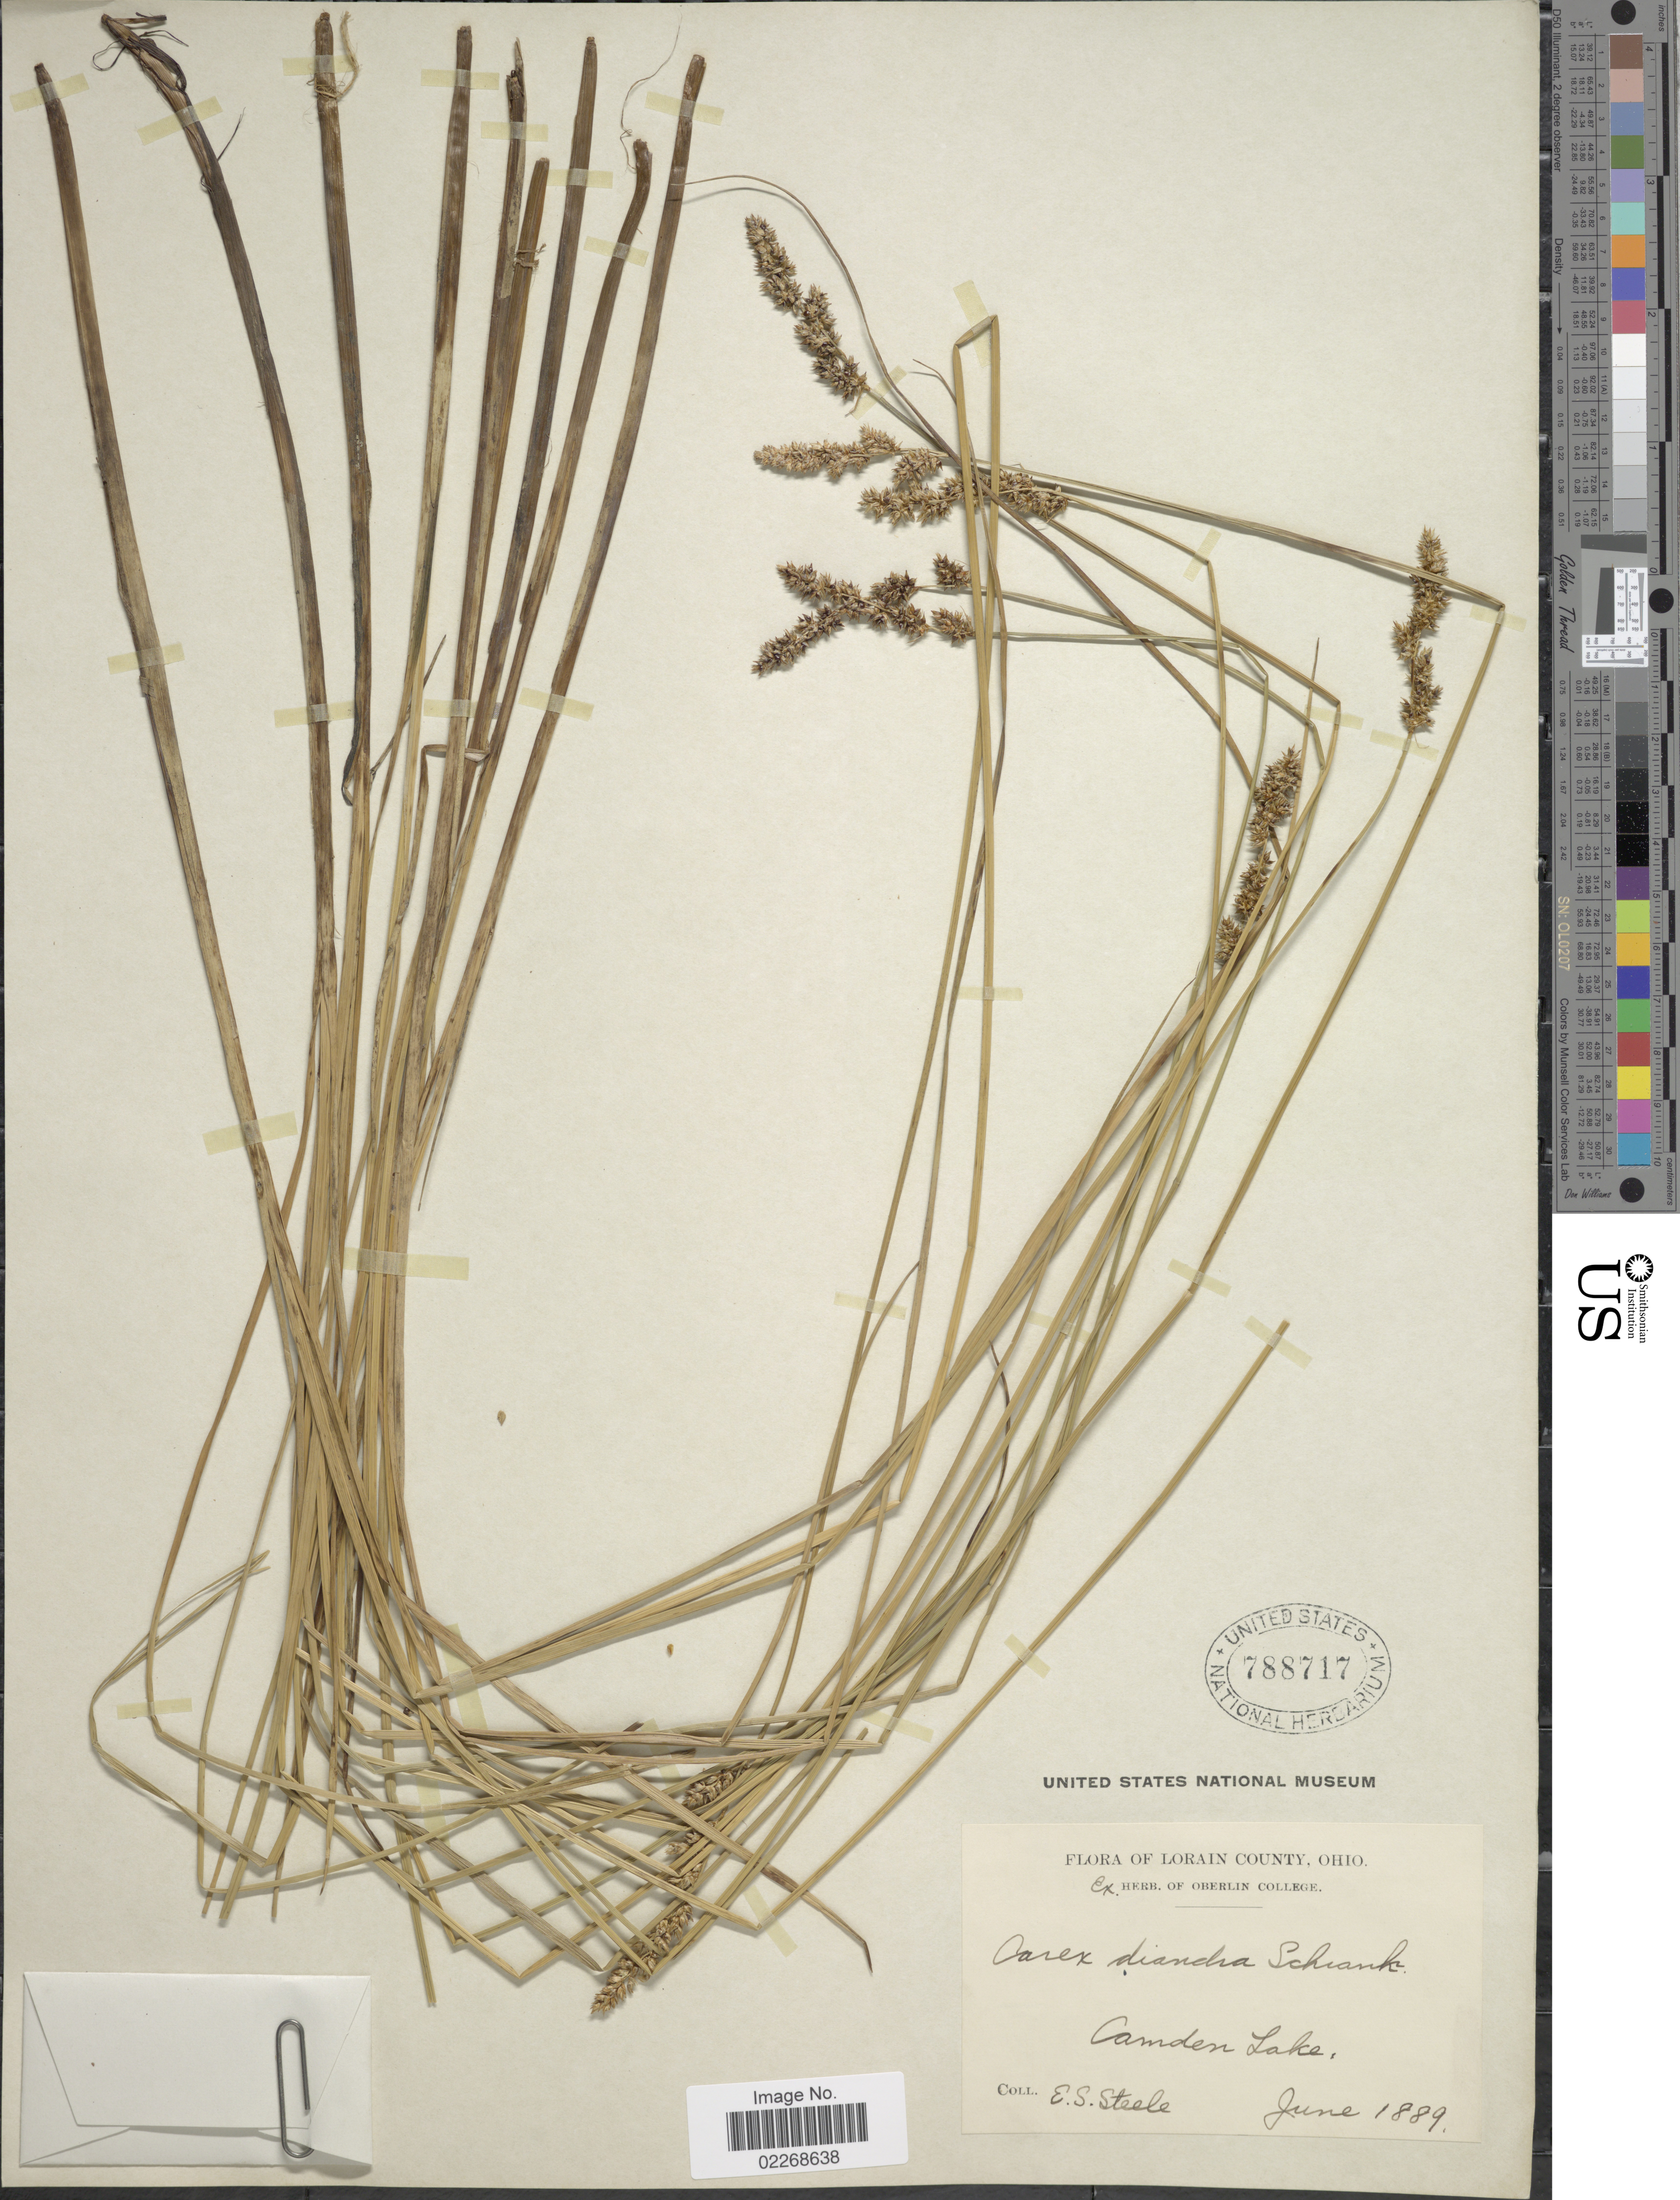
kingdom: Plantae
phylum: Tracheophyta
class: Liliopsida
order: Poales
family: Cyperaceae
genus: Carex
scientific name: Carex diandra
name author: Schrank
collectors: E. Steele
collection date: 1889-06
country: United States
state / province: Ohio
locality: Lorain County, Camden Lake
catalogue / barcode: US 788717